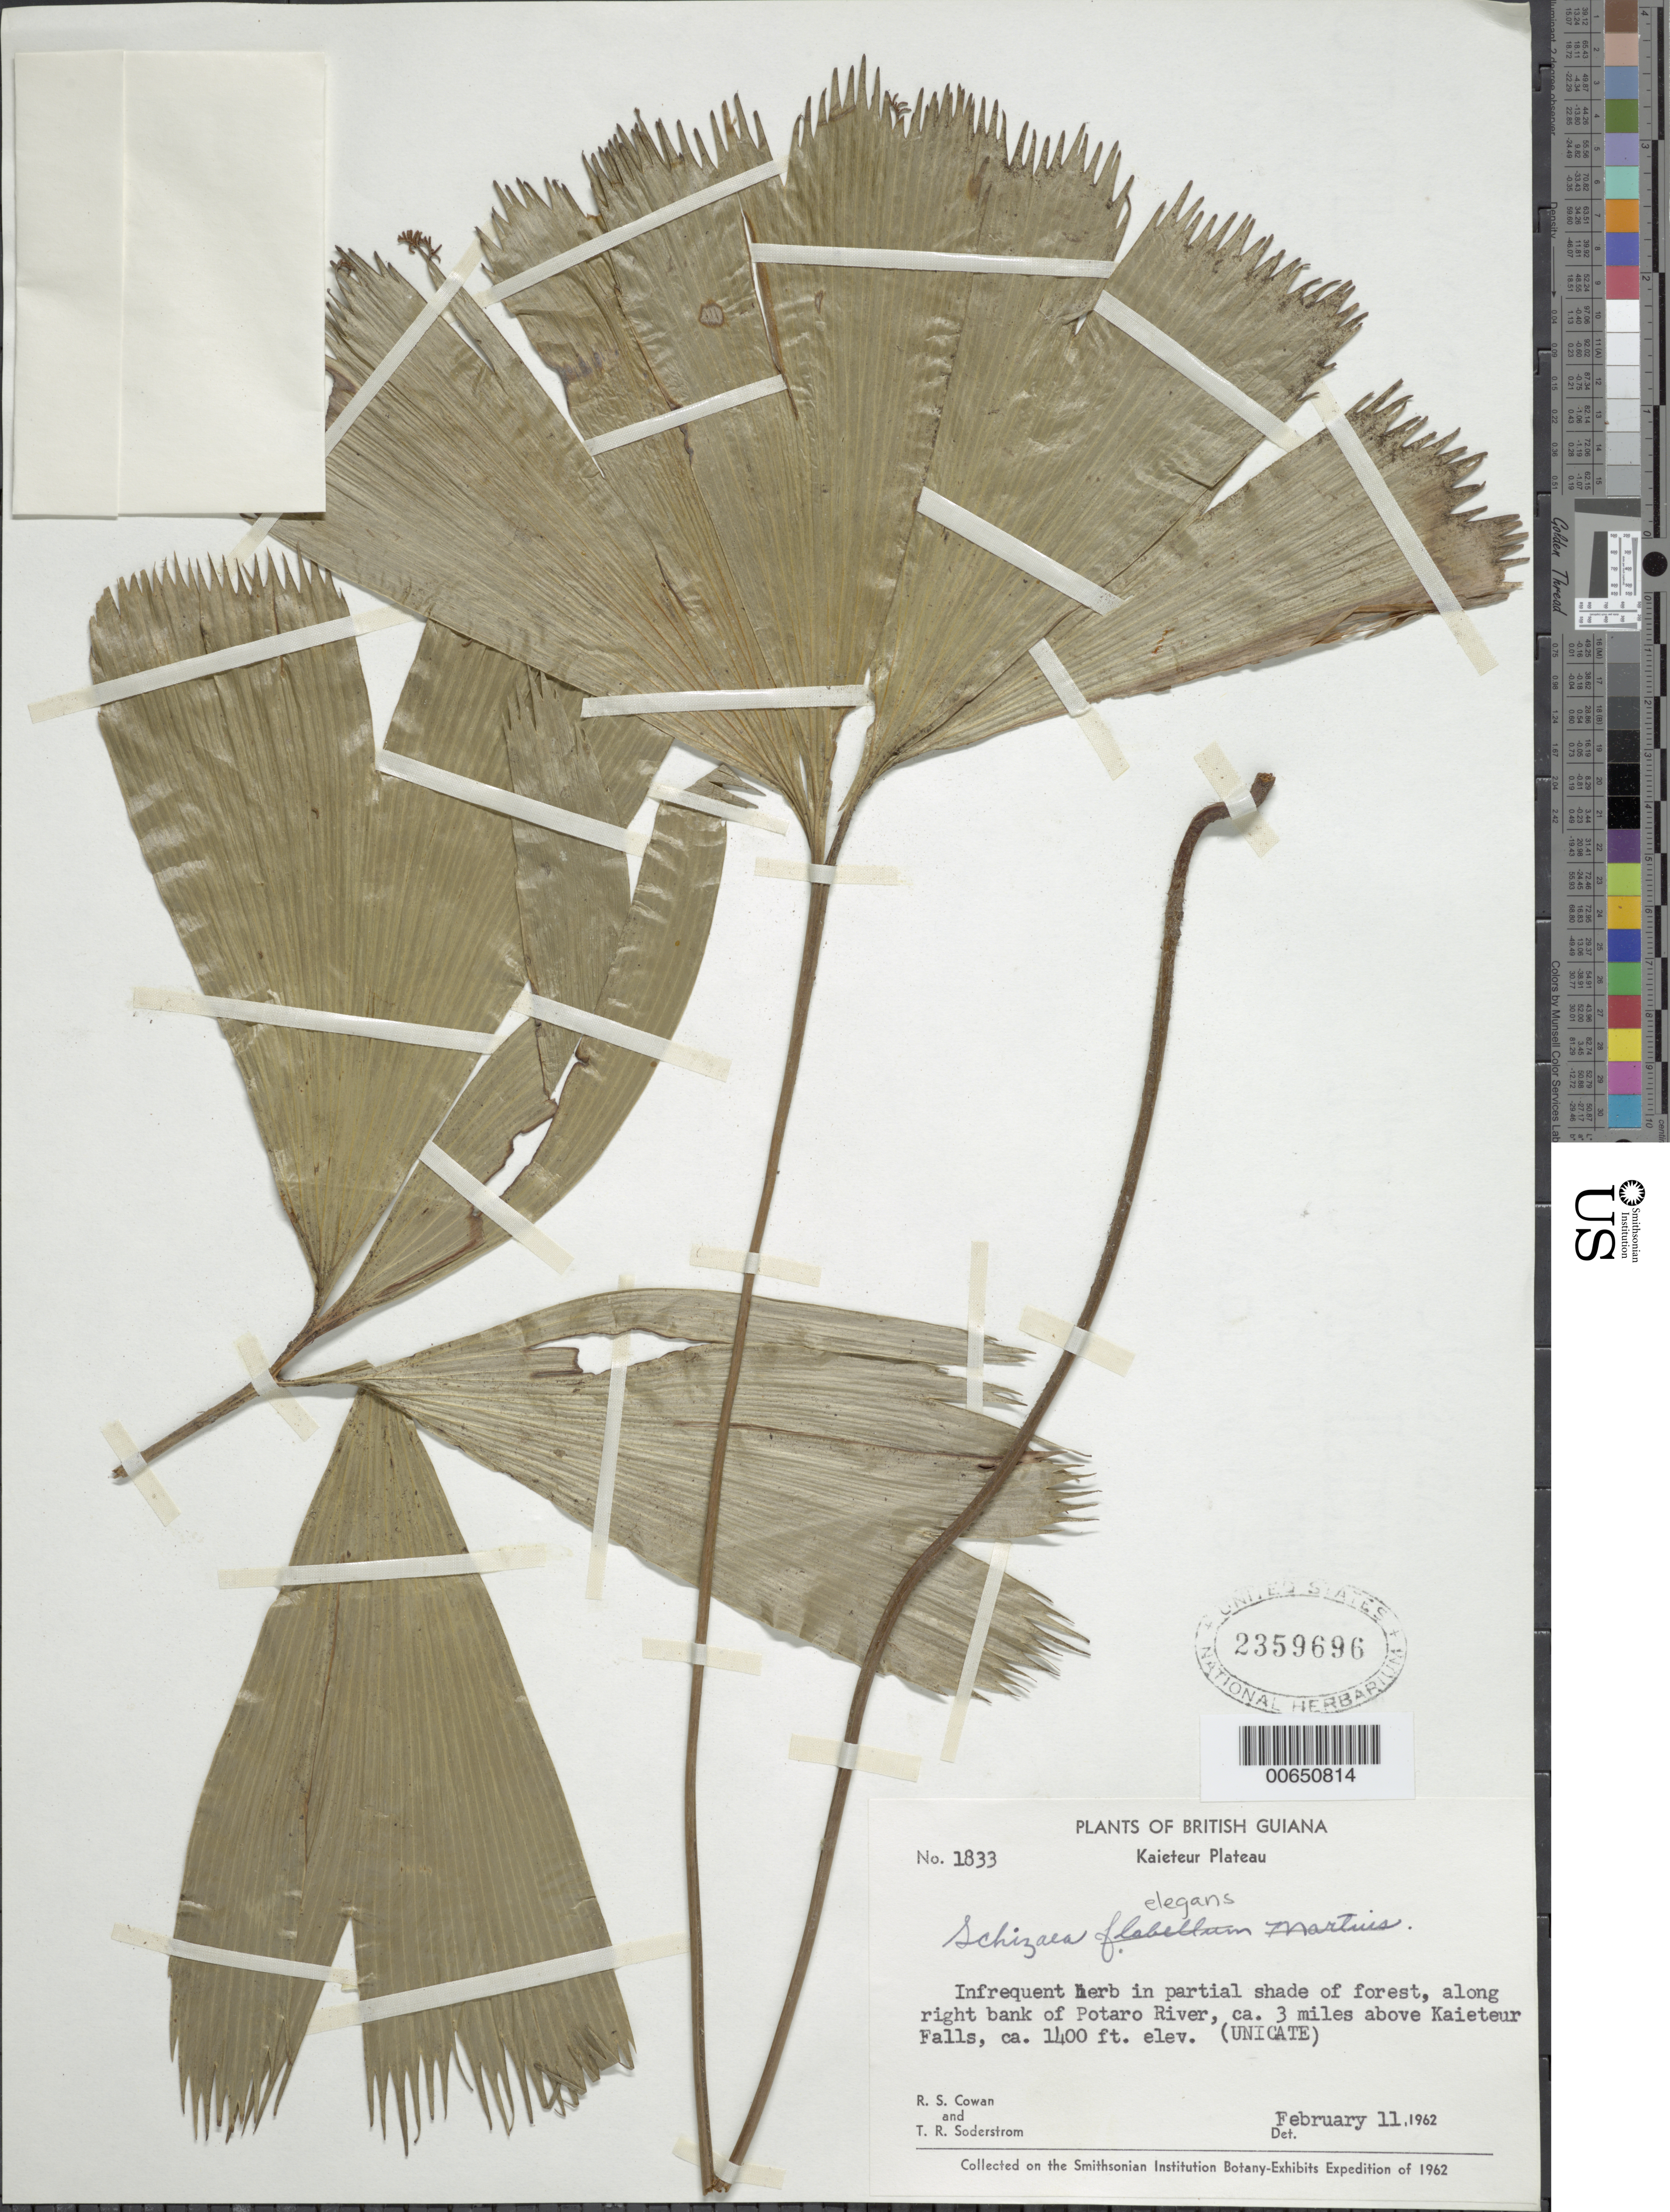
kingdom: Plantae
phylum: Tracheophyta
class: Polypodiopsida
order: Schizaeales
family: Schizaeaceae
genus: Schizaea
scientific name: Schizaea elegans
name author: (Vahl) Sw.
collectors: R. S. Cowan & T. R. Soderstrom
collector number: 1833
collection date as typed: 11-Feb-62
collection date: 1962-02-11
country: Guyana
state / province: Potaro-Siparuni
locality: Kaieteur Plateau, Potaro R., 3 mi. above Kaieteur Falls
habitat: Partial shade of forest on bank of Potaro River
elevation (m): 427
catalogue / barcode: US 2359696